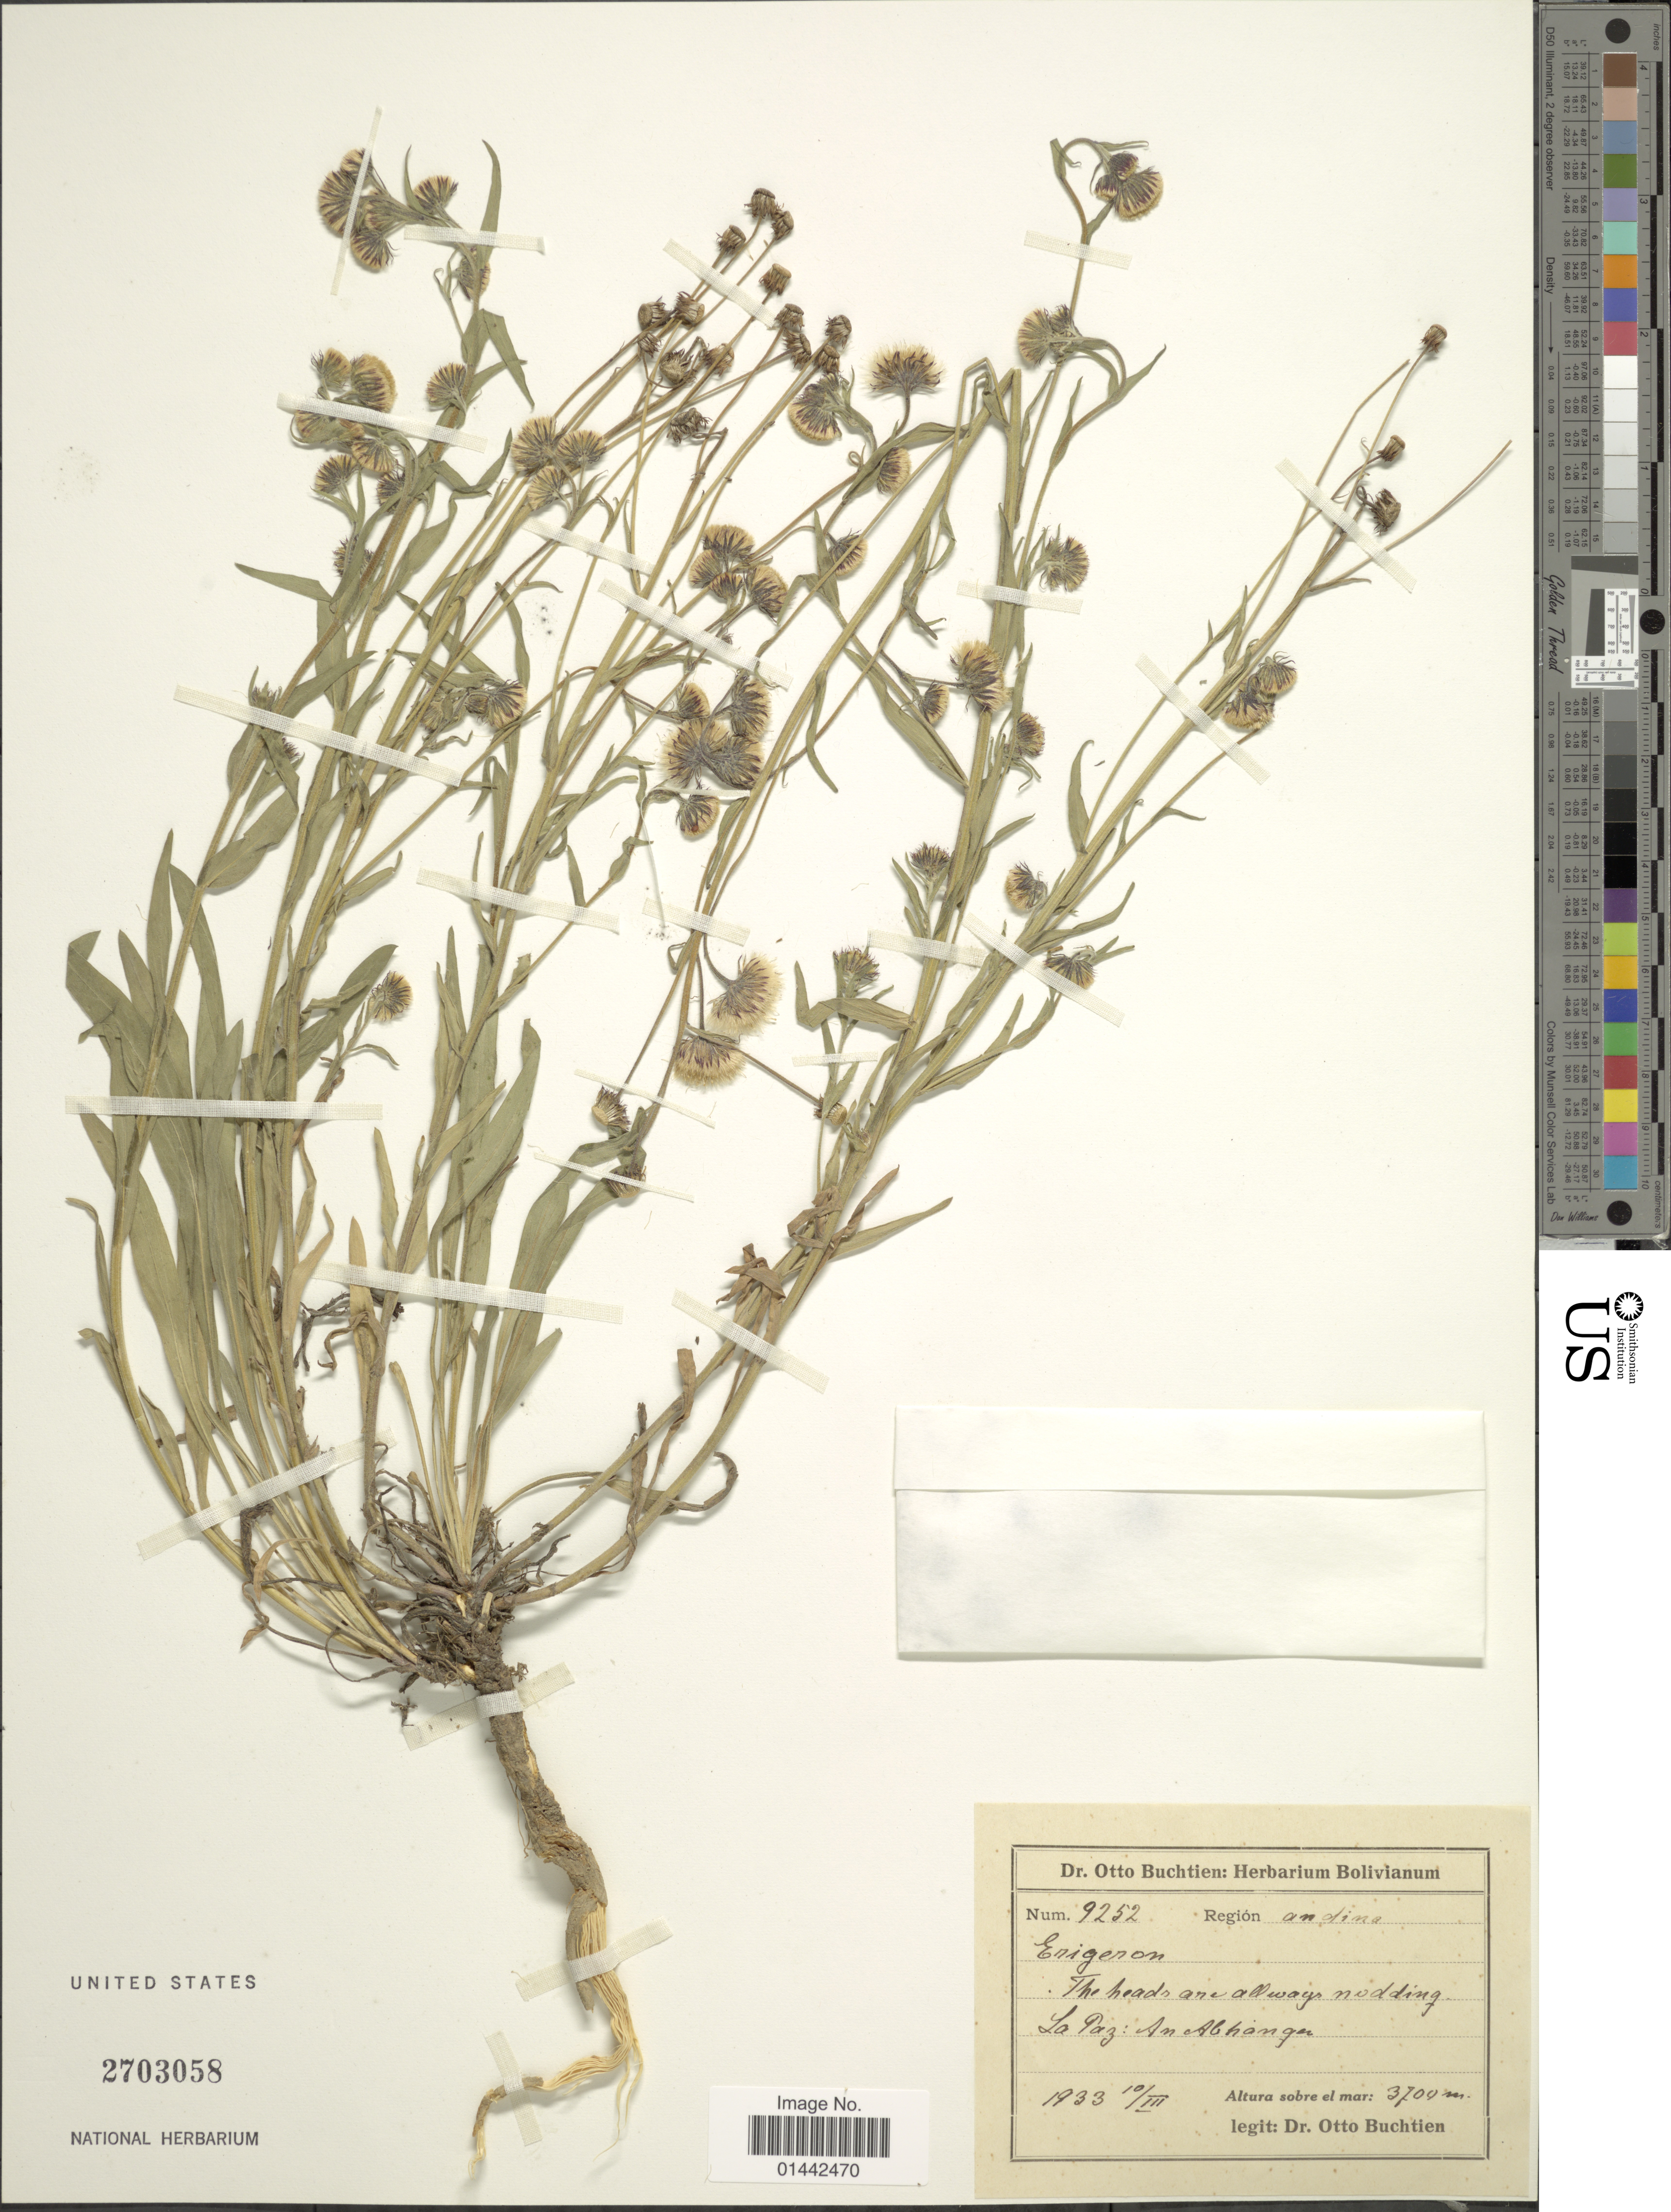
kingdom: Plantae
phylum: Tracheophyta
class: Magnoliopsida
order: Asterales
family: Asteraceae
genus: Erigeron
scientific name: Erigeron sp.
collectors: O. Buchtien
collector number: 9252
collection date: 1933-03-10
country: Bolivia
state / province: La Paz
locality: Am Abhange, region andina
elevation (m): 3700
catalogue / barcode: US 2703058